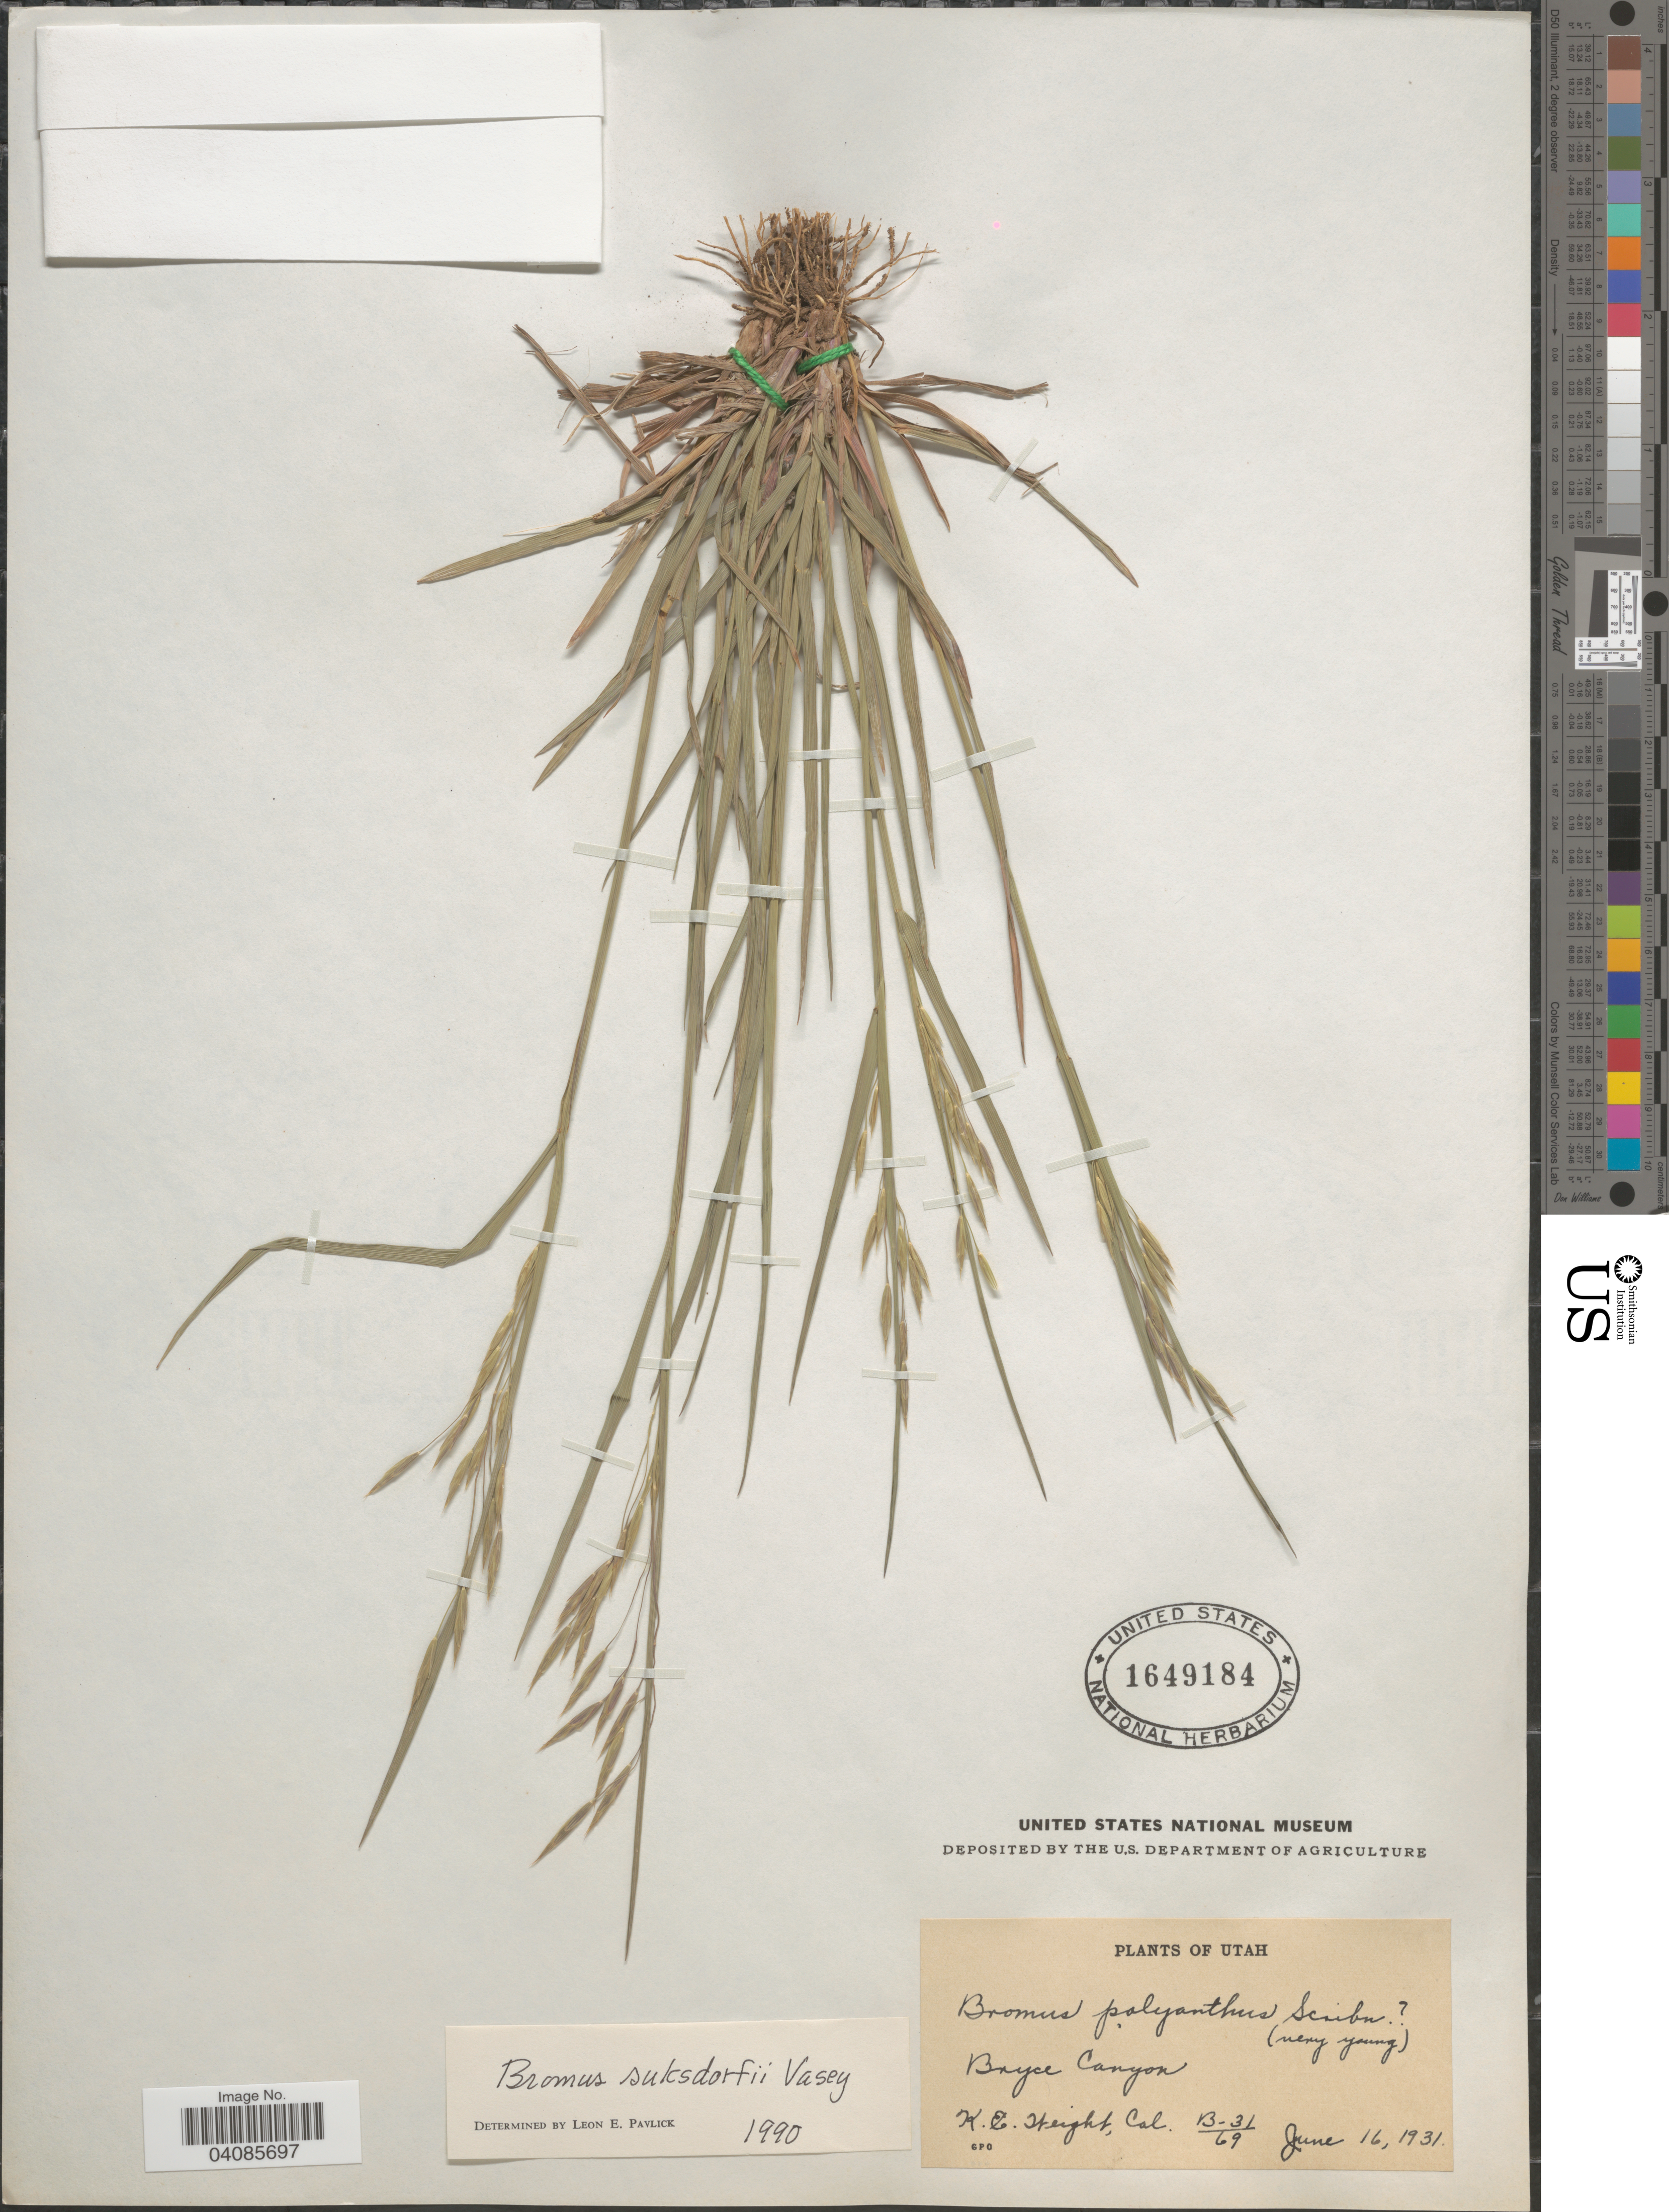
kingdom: Plantae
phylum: Tracheophyta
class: Liliopsida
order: Poales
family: Poaceae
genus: Bromus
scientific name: Bromus suksdorfii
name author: Vasey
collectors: K. Height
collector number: B-31/69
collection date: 1931-06-16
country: United States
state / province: Utah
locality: Bryce Canyon.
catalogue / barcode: US 1649184